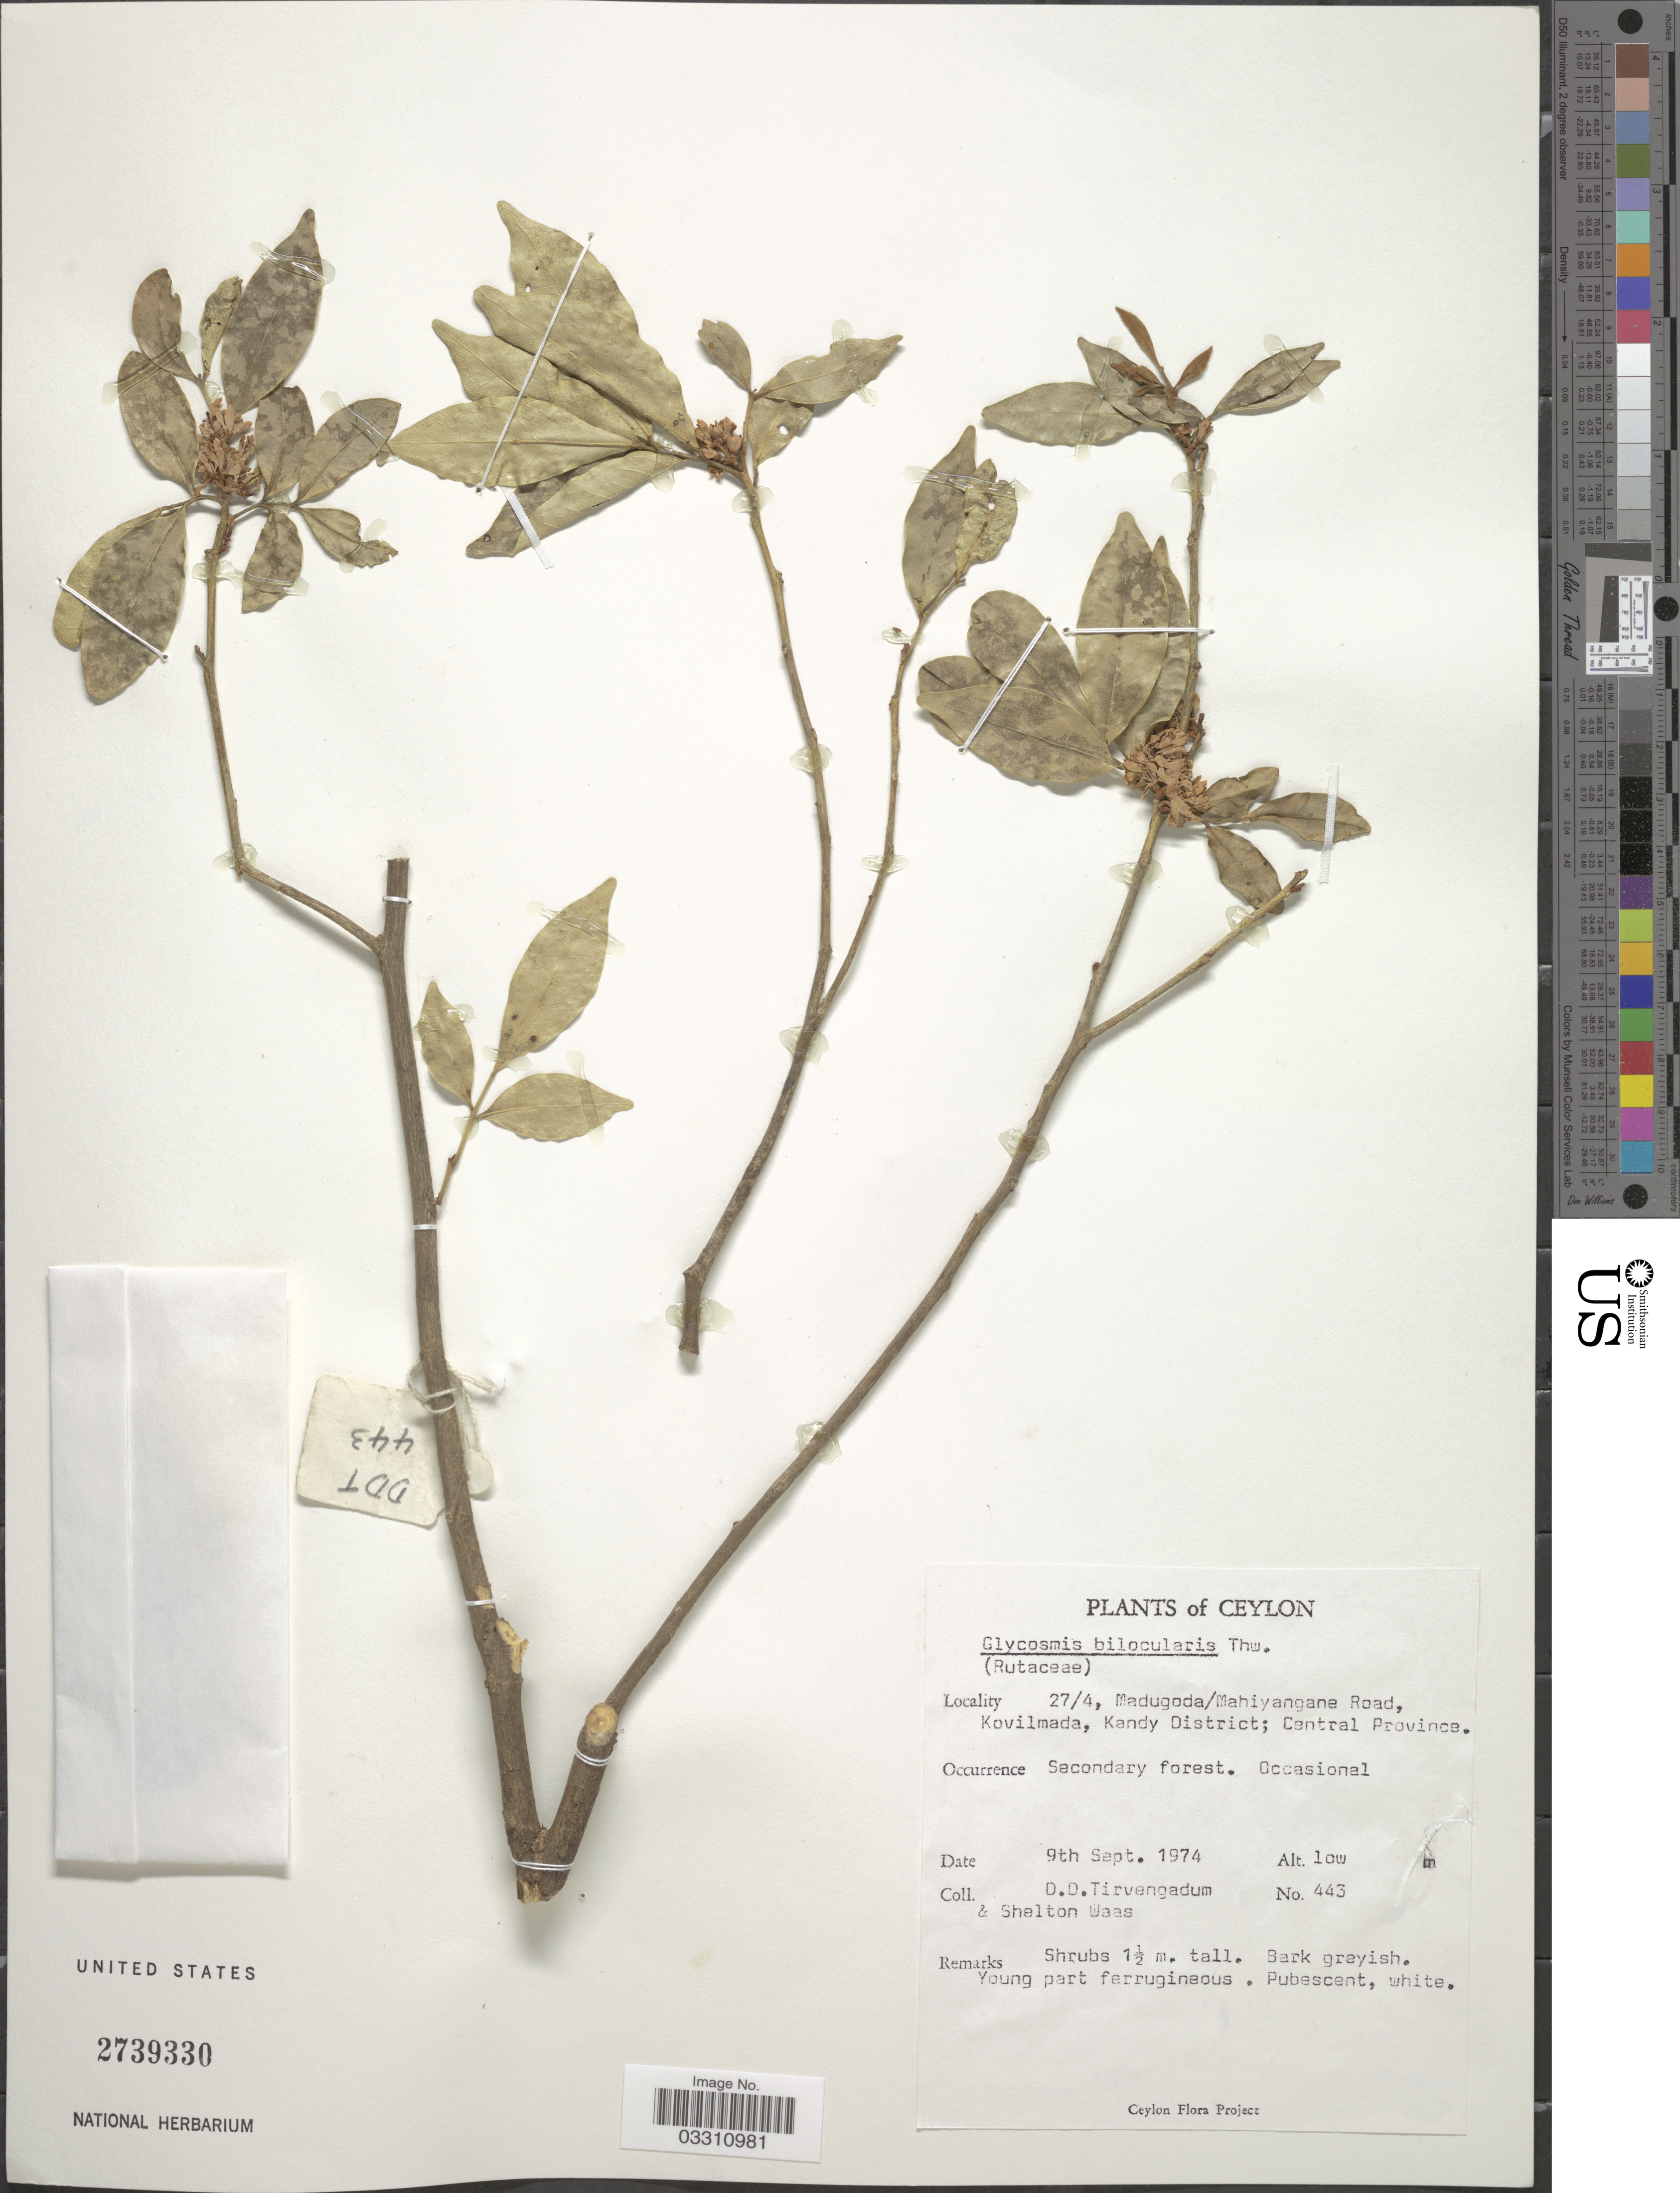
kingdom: Plantae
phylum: Tracheophyta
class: Magnoliopsida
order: Sapindales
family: Rutaceae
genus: Glycosmis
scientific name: Glycosmis angustifolia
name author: Lindl. ex Wight & Arn.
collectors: D. Tirvengadum & S. Waas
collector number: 443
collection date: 1974-09-09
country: Sri Lanka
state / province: Central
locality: Ceylon, 27/4, Madugoda/Mahiyangane Road, Kovilmada, Kandy District.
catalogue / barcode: US 2739330